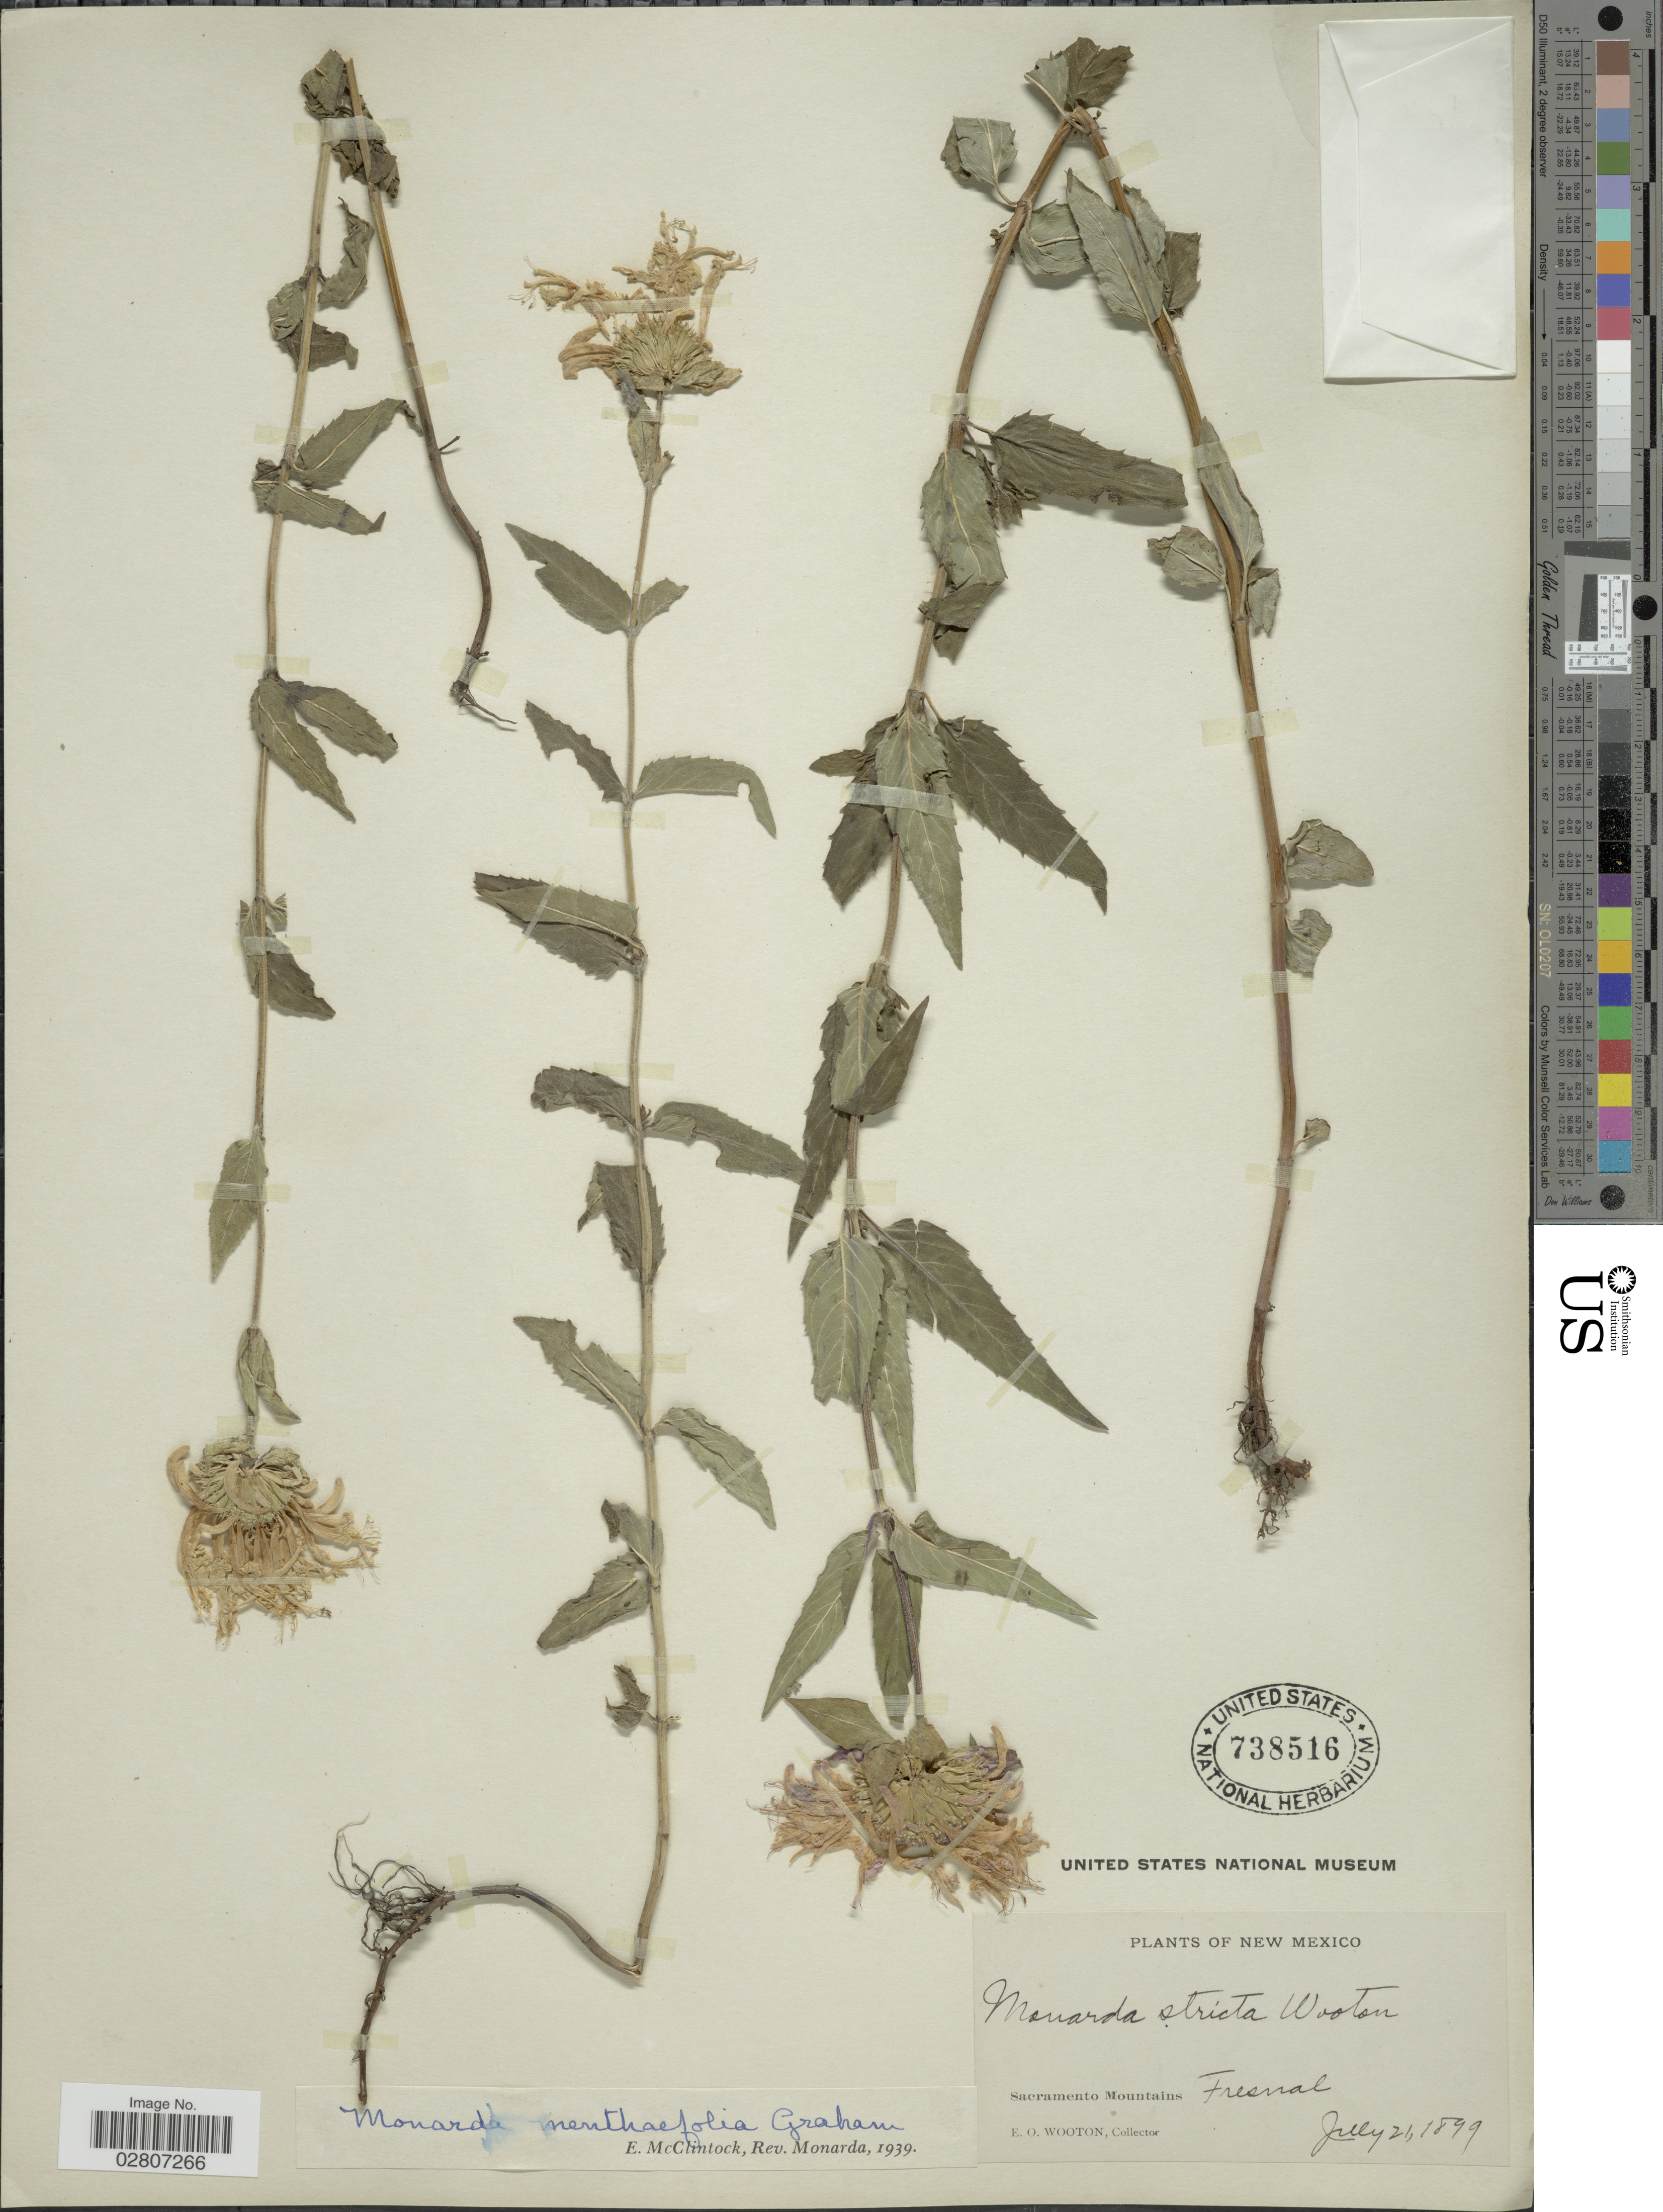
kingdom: Plantae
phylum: Tracheophyta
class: Magnoliopsida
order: Lamiales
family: Lamiaceae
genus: Monarda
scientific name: Monarda fistulosa var. menthifolia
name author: (Graham) Fernald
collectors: E. O. Wooton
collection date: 1899-07-21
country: United States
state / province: New Mexico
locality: Sacramento Mountains. Fresnal.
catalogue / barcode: US 738516